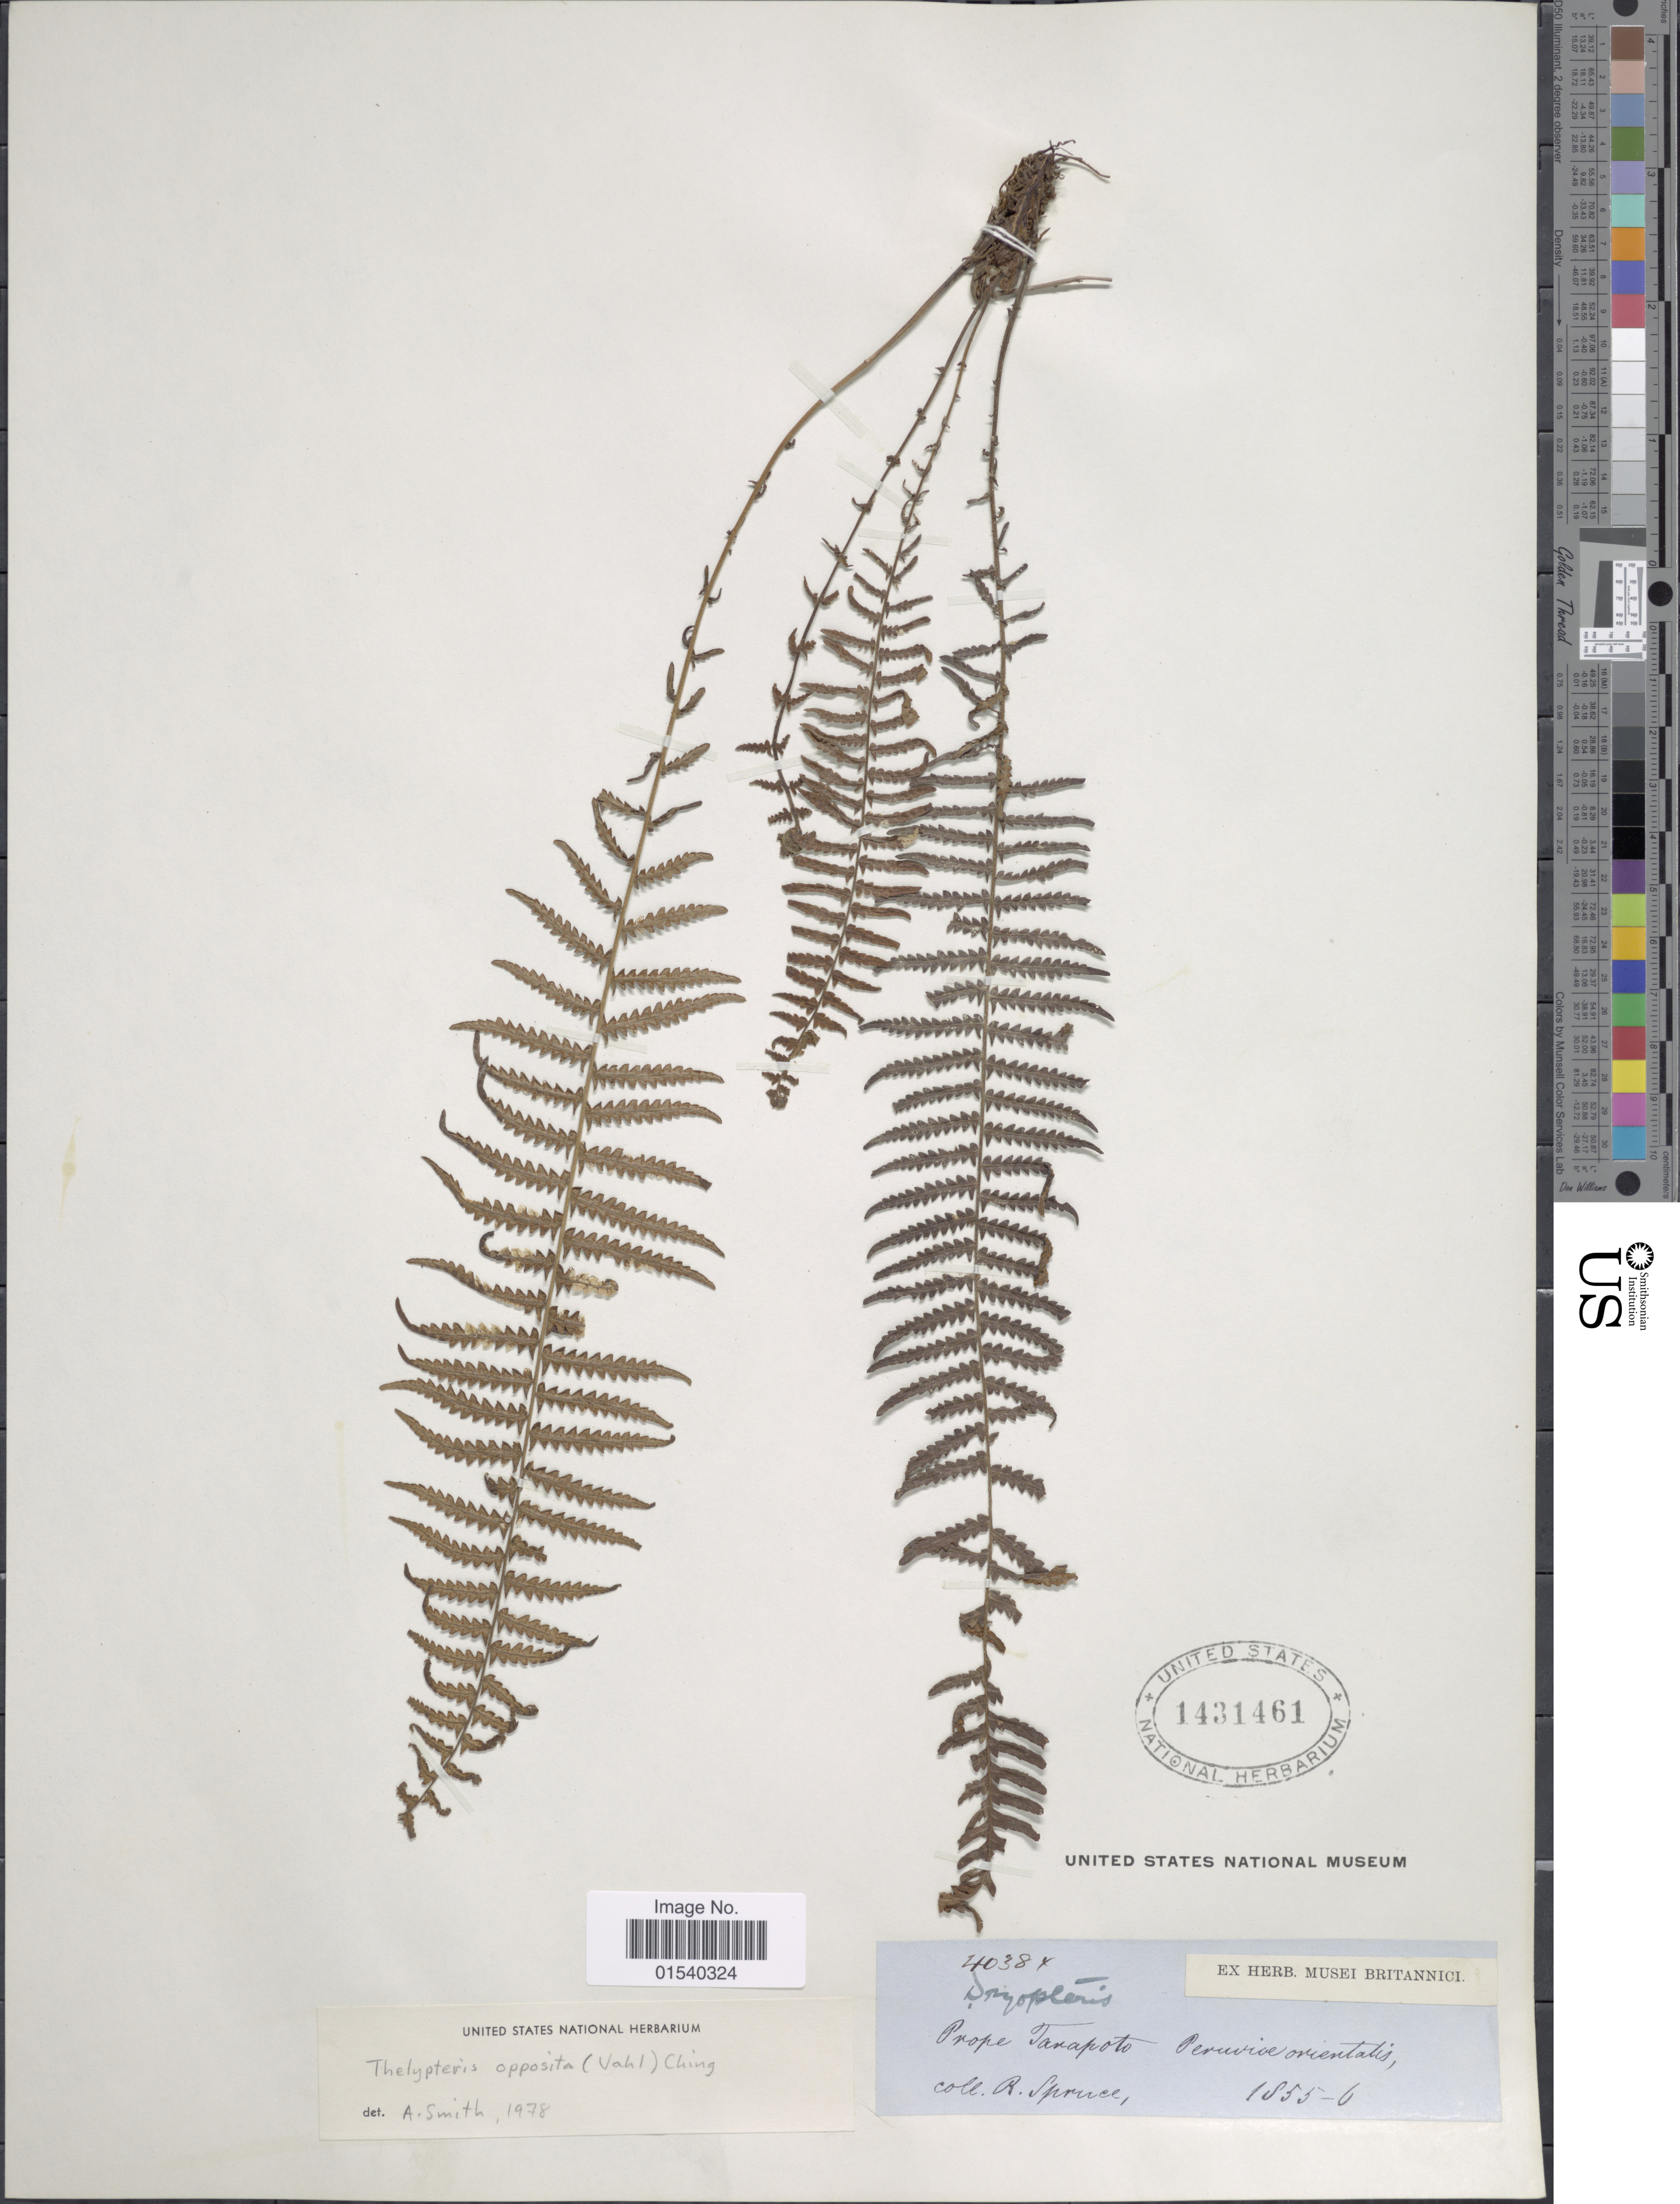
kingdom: Plantae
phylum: Tracheophyta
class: Polypodiopsida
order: Polypodiales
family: Thelypteridaceae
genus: Amauropelta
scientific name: Amauropelta opposita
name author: (Vahl) Pic. Serm.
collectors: R. Spruce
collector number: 40384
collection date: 1855/1856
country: Peru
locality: Prope Tarapoto, Peruviae orientalis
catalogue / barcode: US 1431461